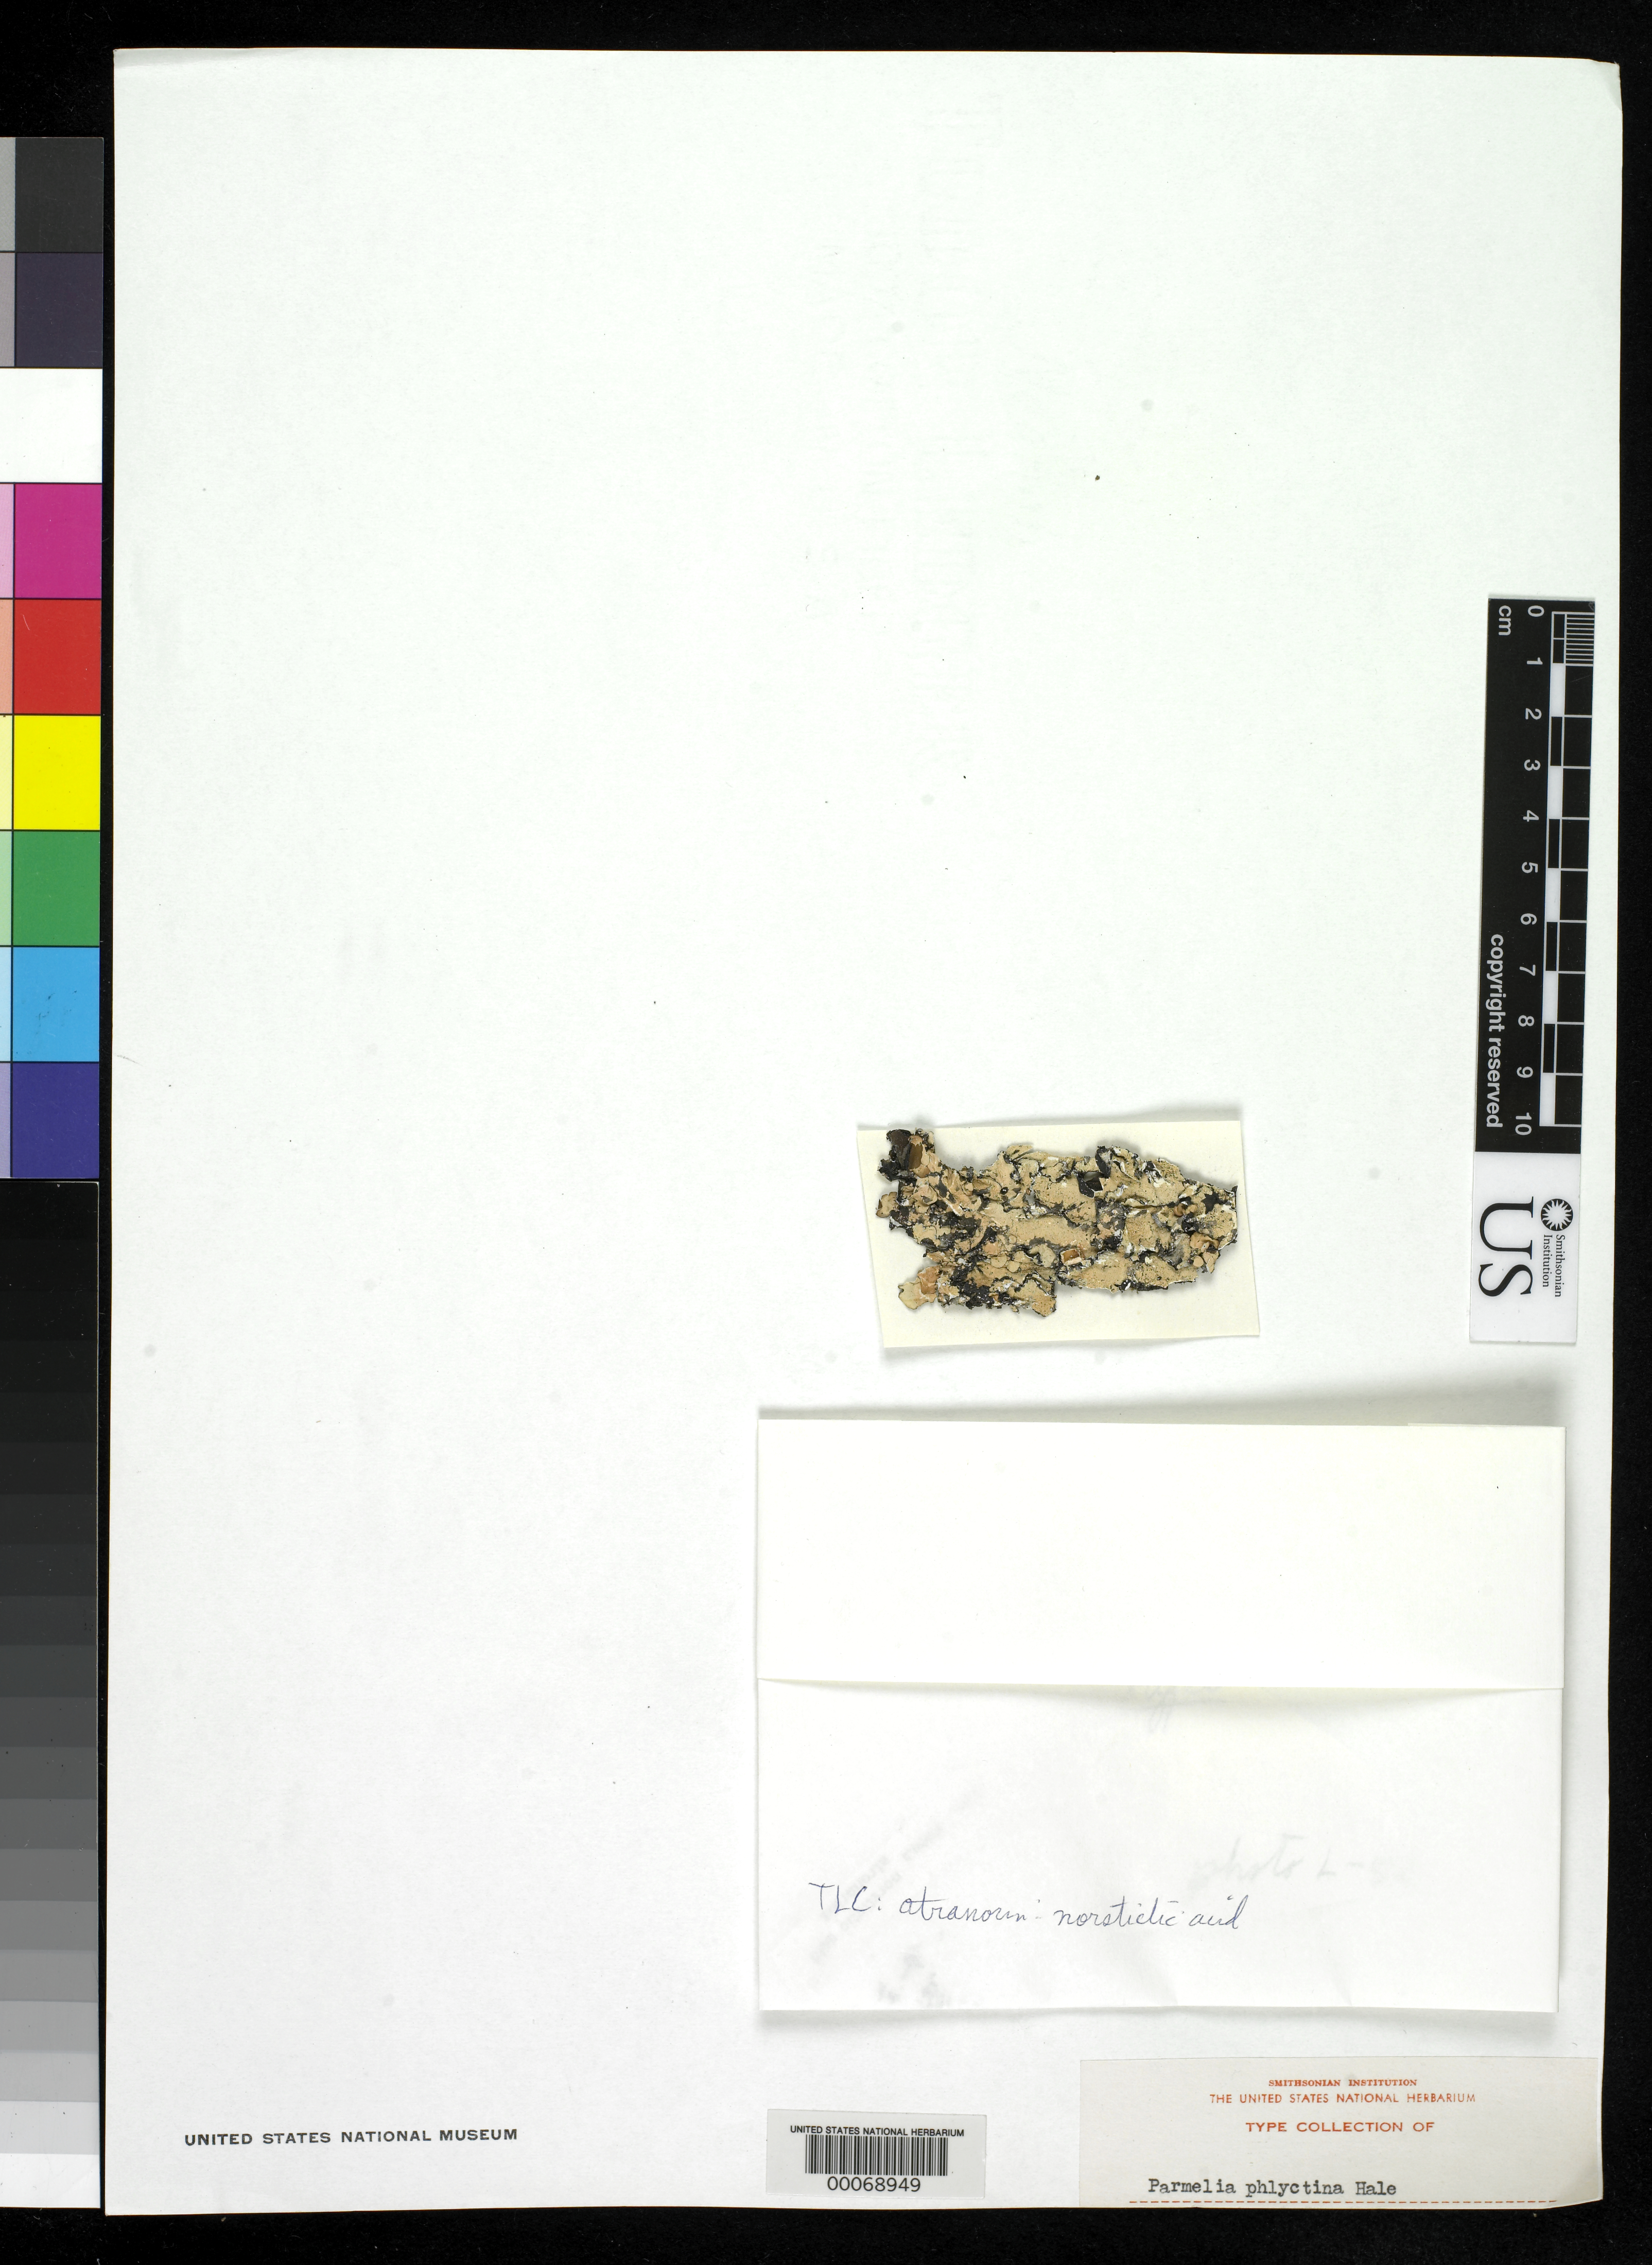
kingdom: Fungi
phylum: Ascomycota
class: Lecanoromycetes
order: Lecanorales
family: Parmeliaceae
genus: Parmelia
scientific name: Parmelia phlyctina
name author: Hale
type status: Isotype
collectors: H. A. Imshaug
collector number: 14908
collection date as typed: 22 Feb 1953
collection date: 1953-02-22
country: Jamaica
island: Greater Antilles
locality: Blue Mts.